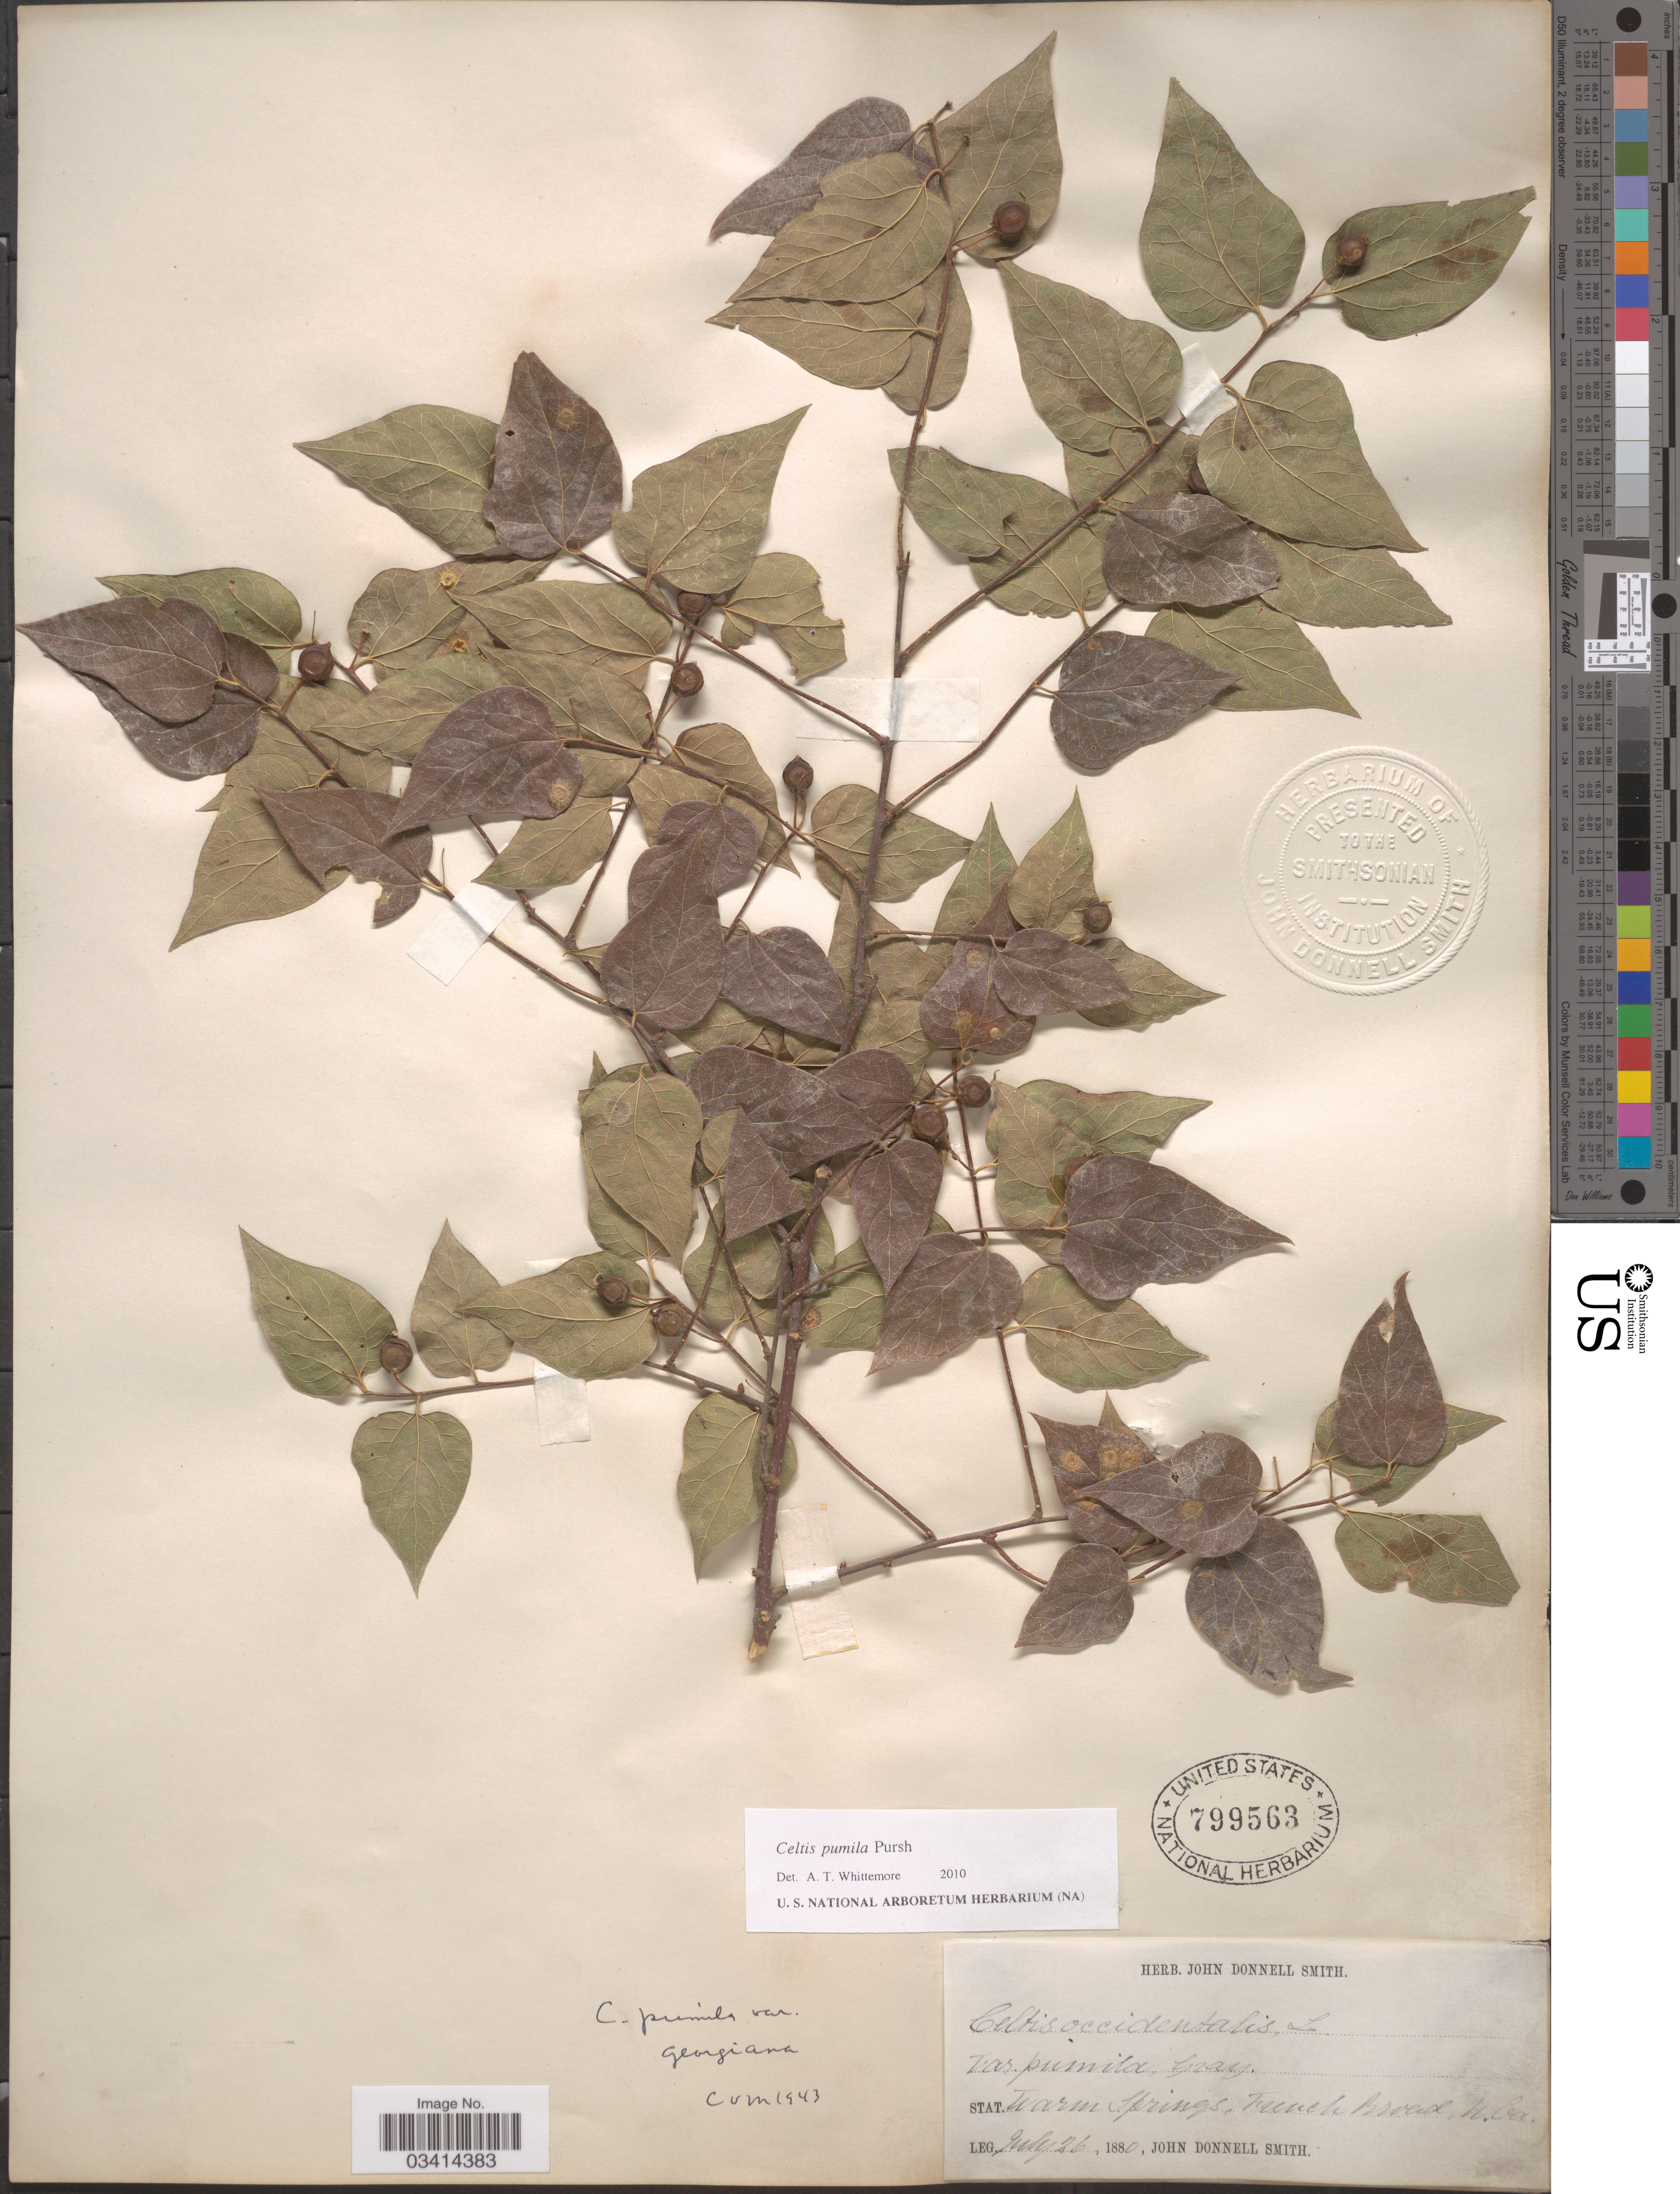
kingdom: Plantae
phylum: Tracheophyta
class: Magnoliopsida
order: Rosales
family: Cannabaceae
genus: Celtis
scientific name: Celtis tenuifolia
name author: Nutt.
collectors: J. Donnell Smith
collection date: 1880-07-26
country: United States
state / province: North Carolina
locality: Stat. Warm Springs, French Broad.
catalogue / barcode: US 799563